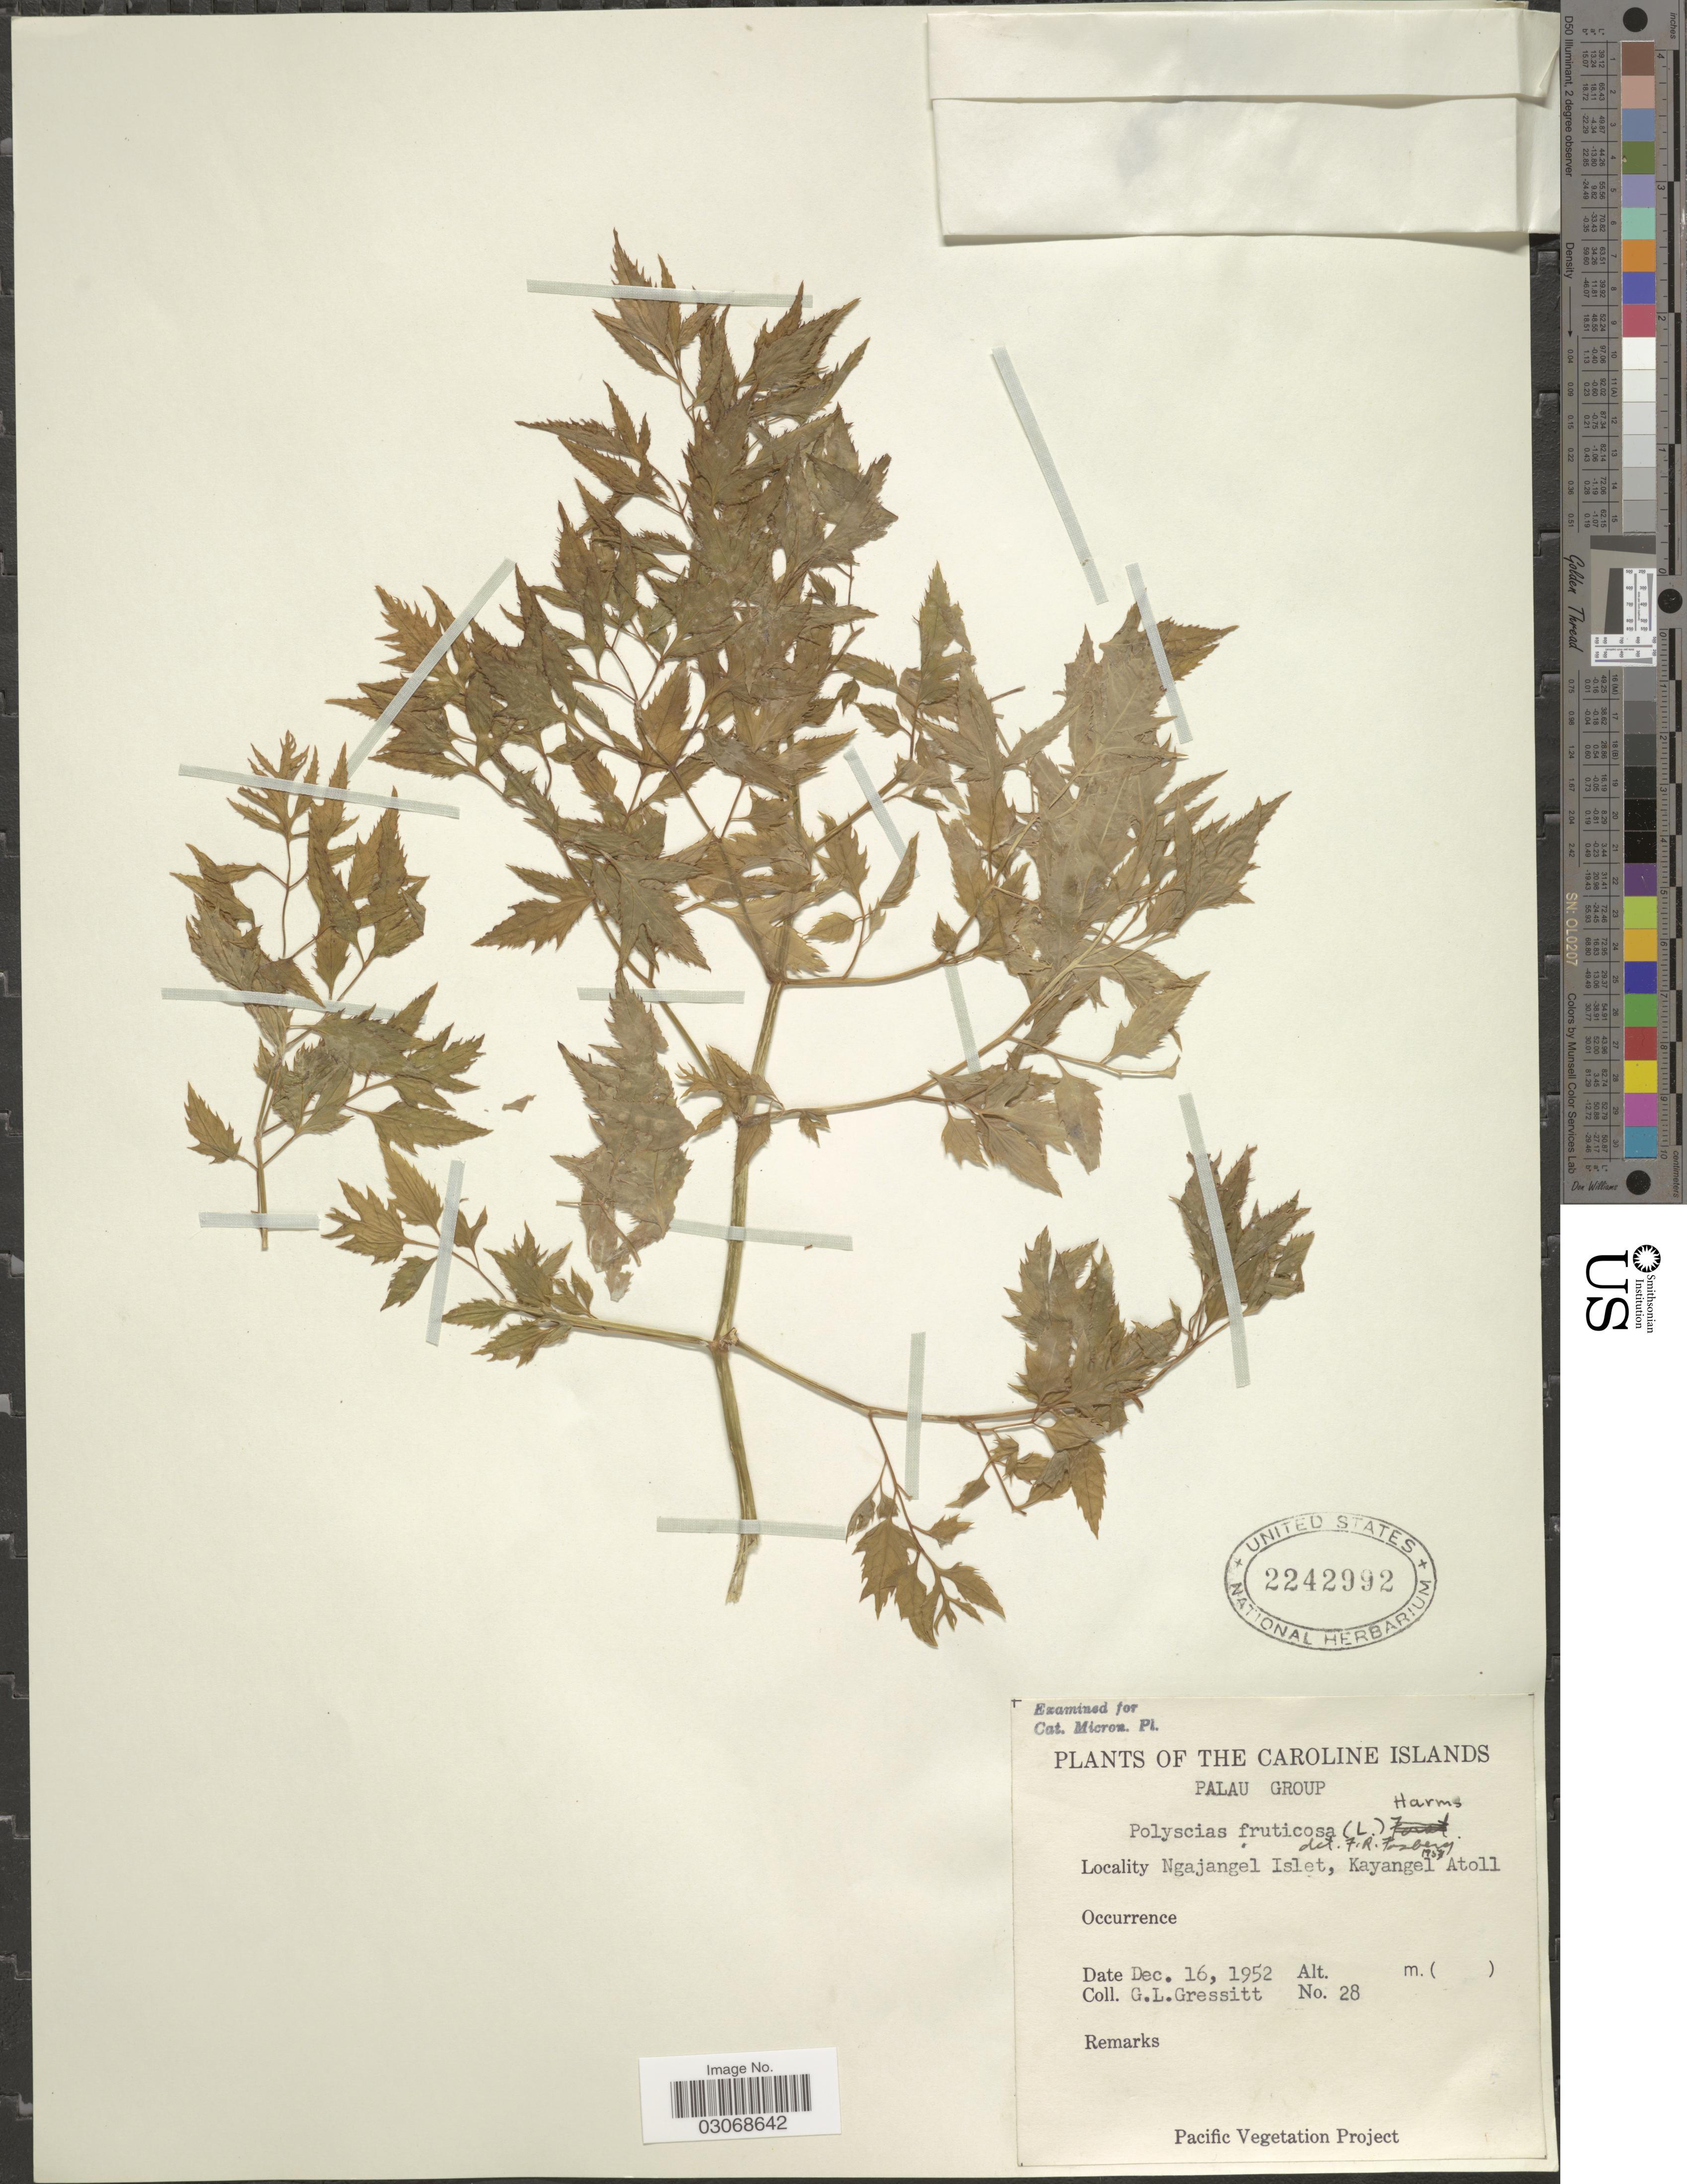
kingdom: Plantae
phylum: Tracheophyta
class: Magnoliopsida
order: Apiales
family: Araliaceae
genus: Polyscias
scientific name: Polyscias fruticosa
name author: (L.) Harms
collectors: G. Gressitt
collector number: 28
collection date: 1952-12-16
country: Palau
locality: The Caroline Islands, Palau Group, Ngajangel Islet, Kayangel Atoll.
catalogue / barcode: US 2242992